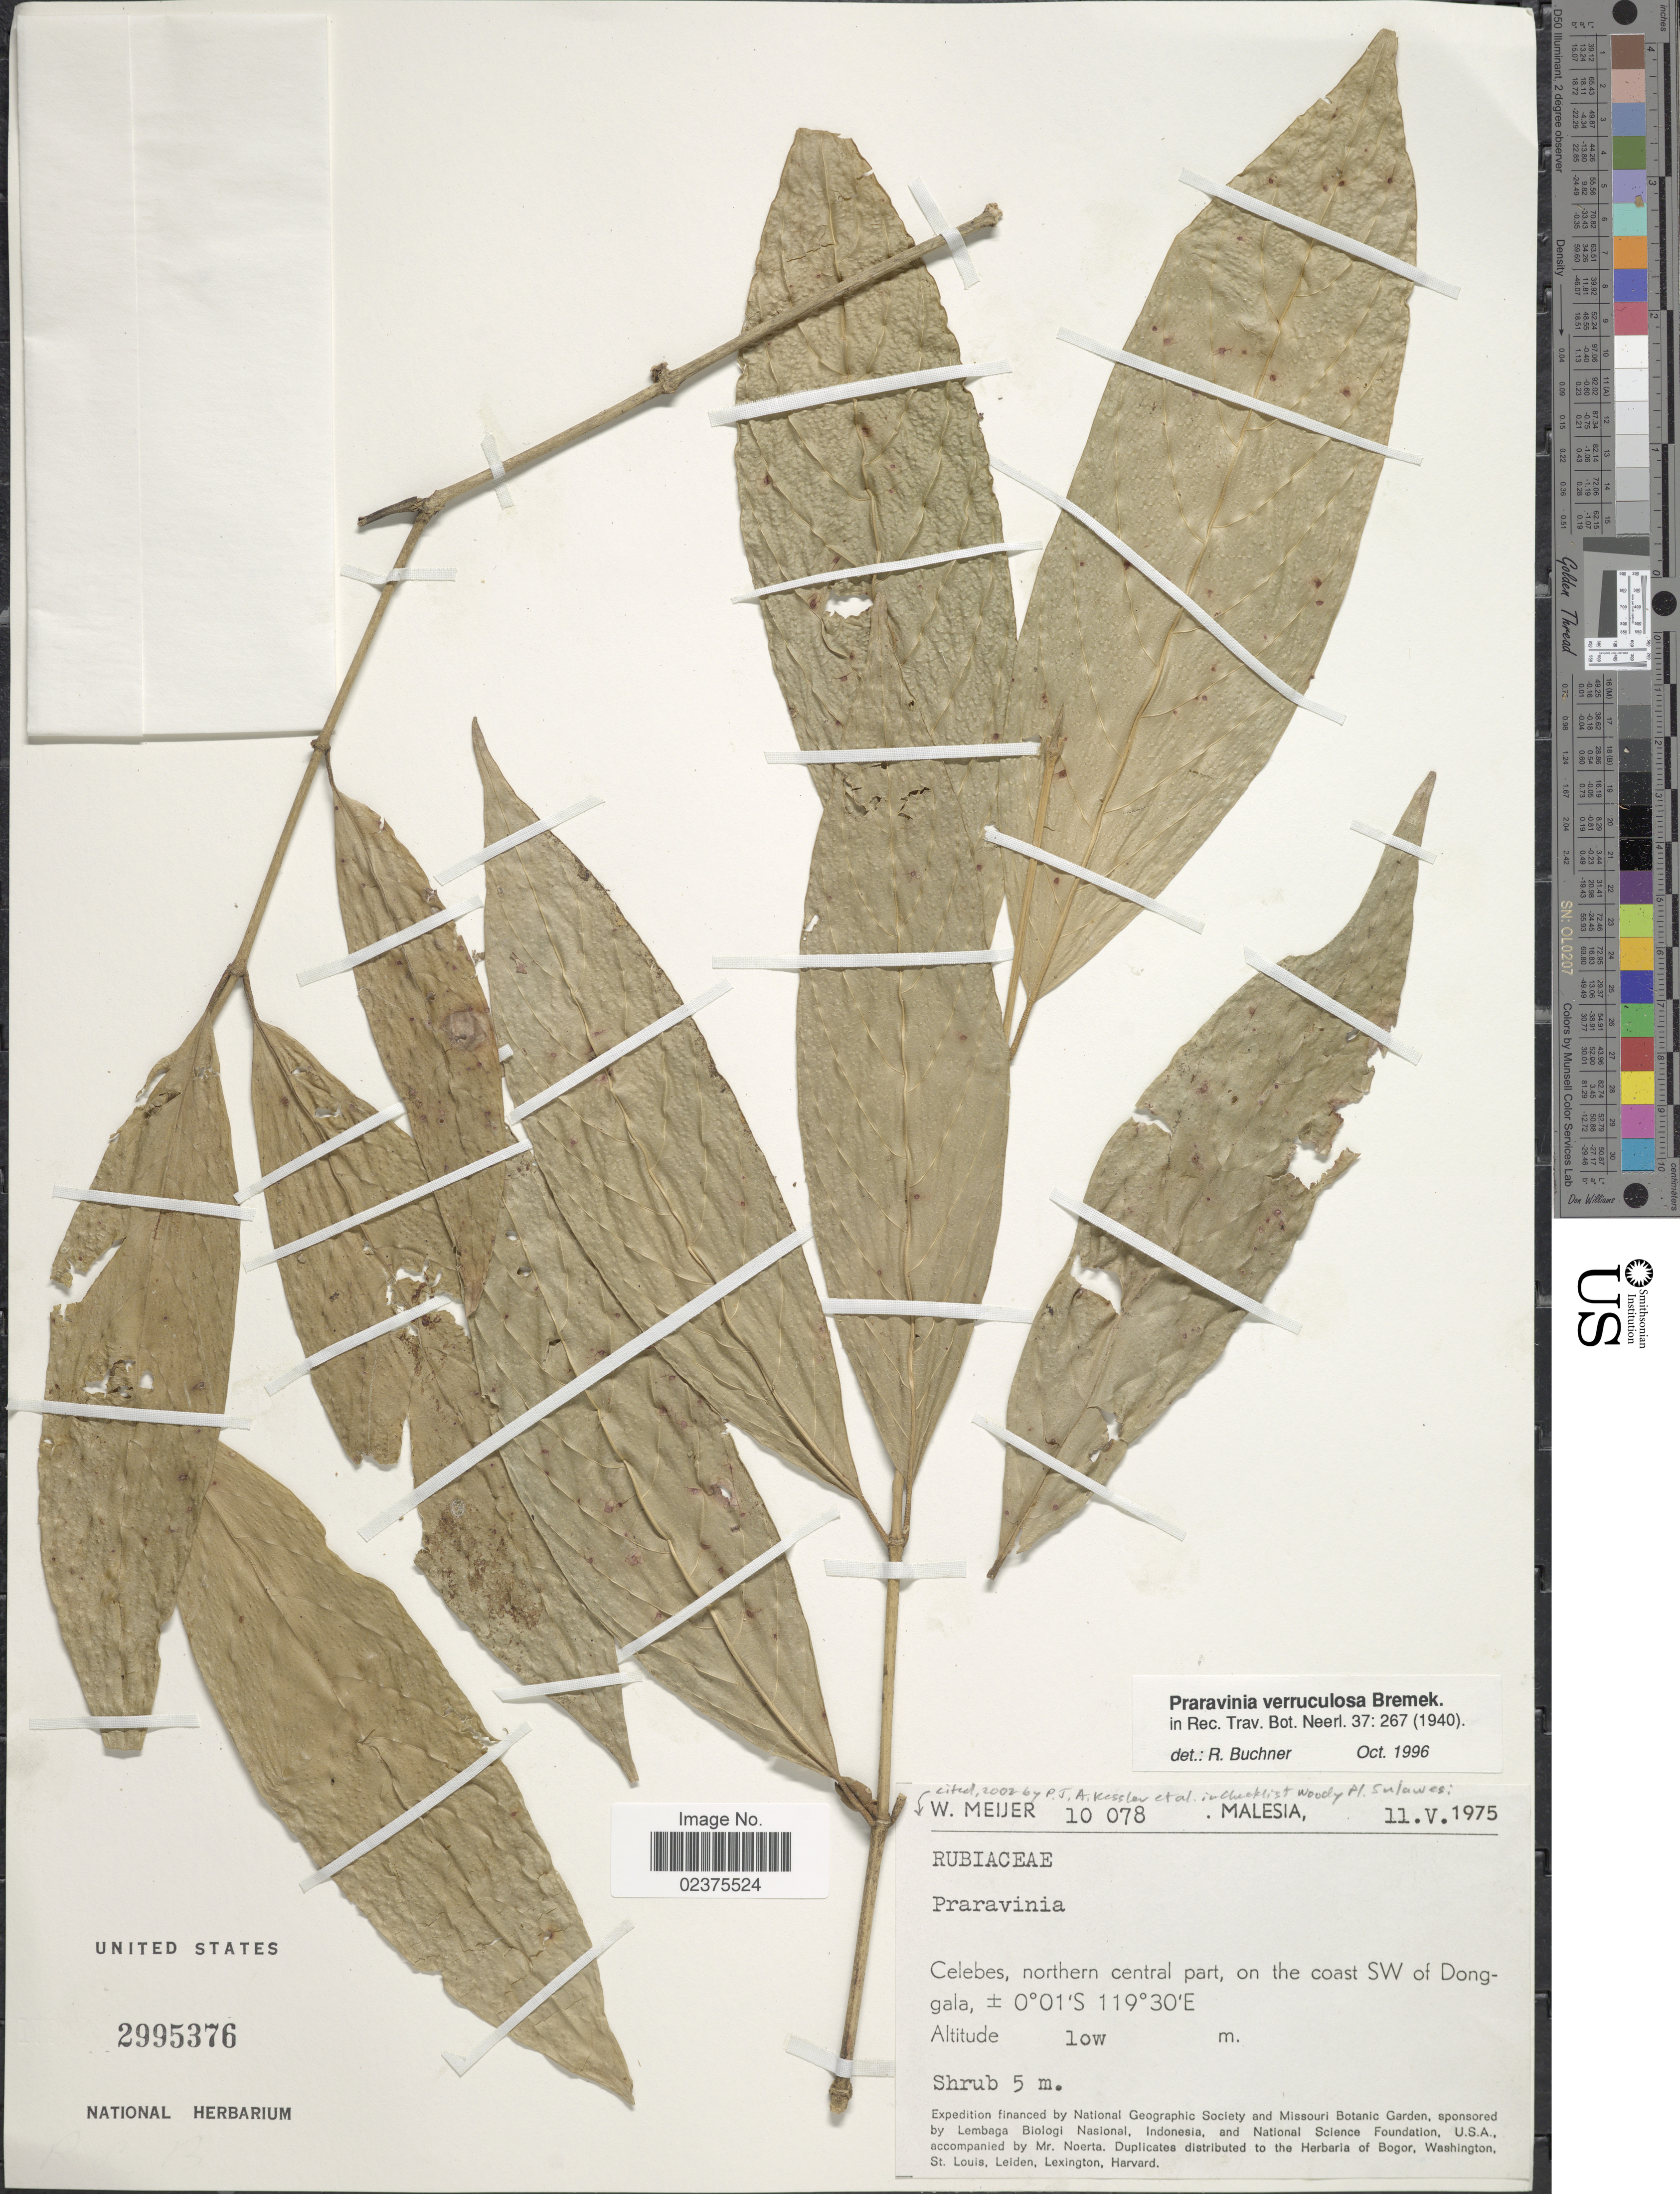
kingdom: Plantae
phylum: Tracheophyta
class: Magnoliopsida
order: Gentianales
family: Rubiaceae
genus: Praravinia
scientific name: Praravinia verruculosa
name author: Bremek.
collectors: W. Meijer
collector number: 10078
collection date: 1975-05-11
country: Indonesia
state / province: Sulawesi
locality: Malesia, Celebes, northern central part, on the coast SW of Dongala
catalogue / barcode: US 2995376